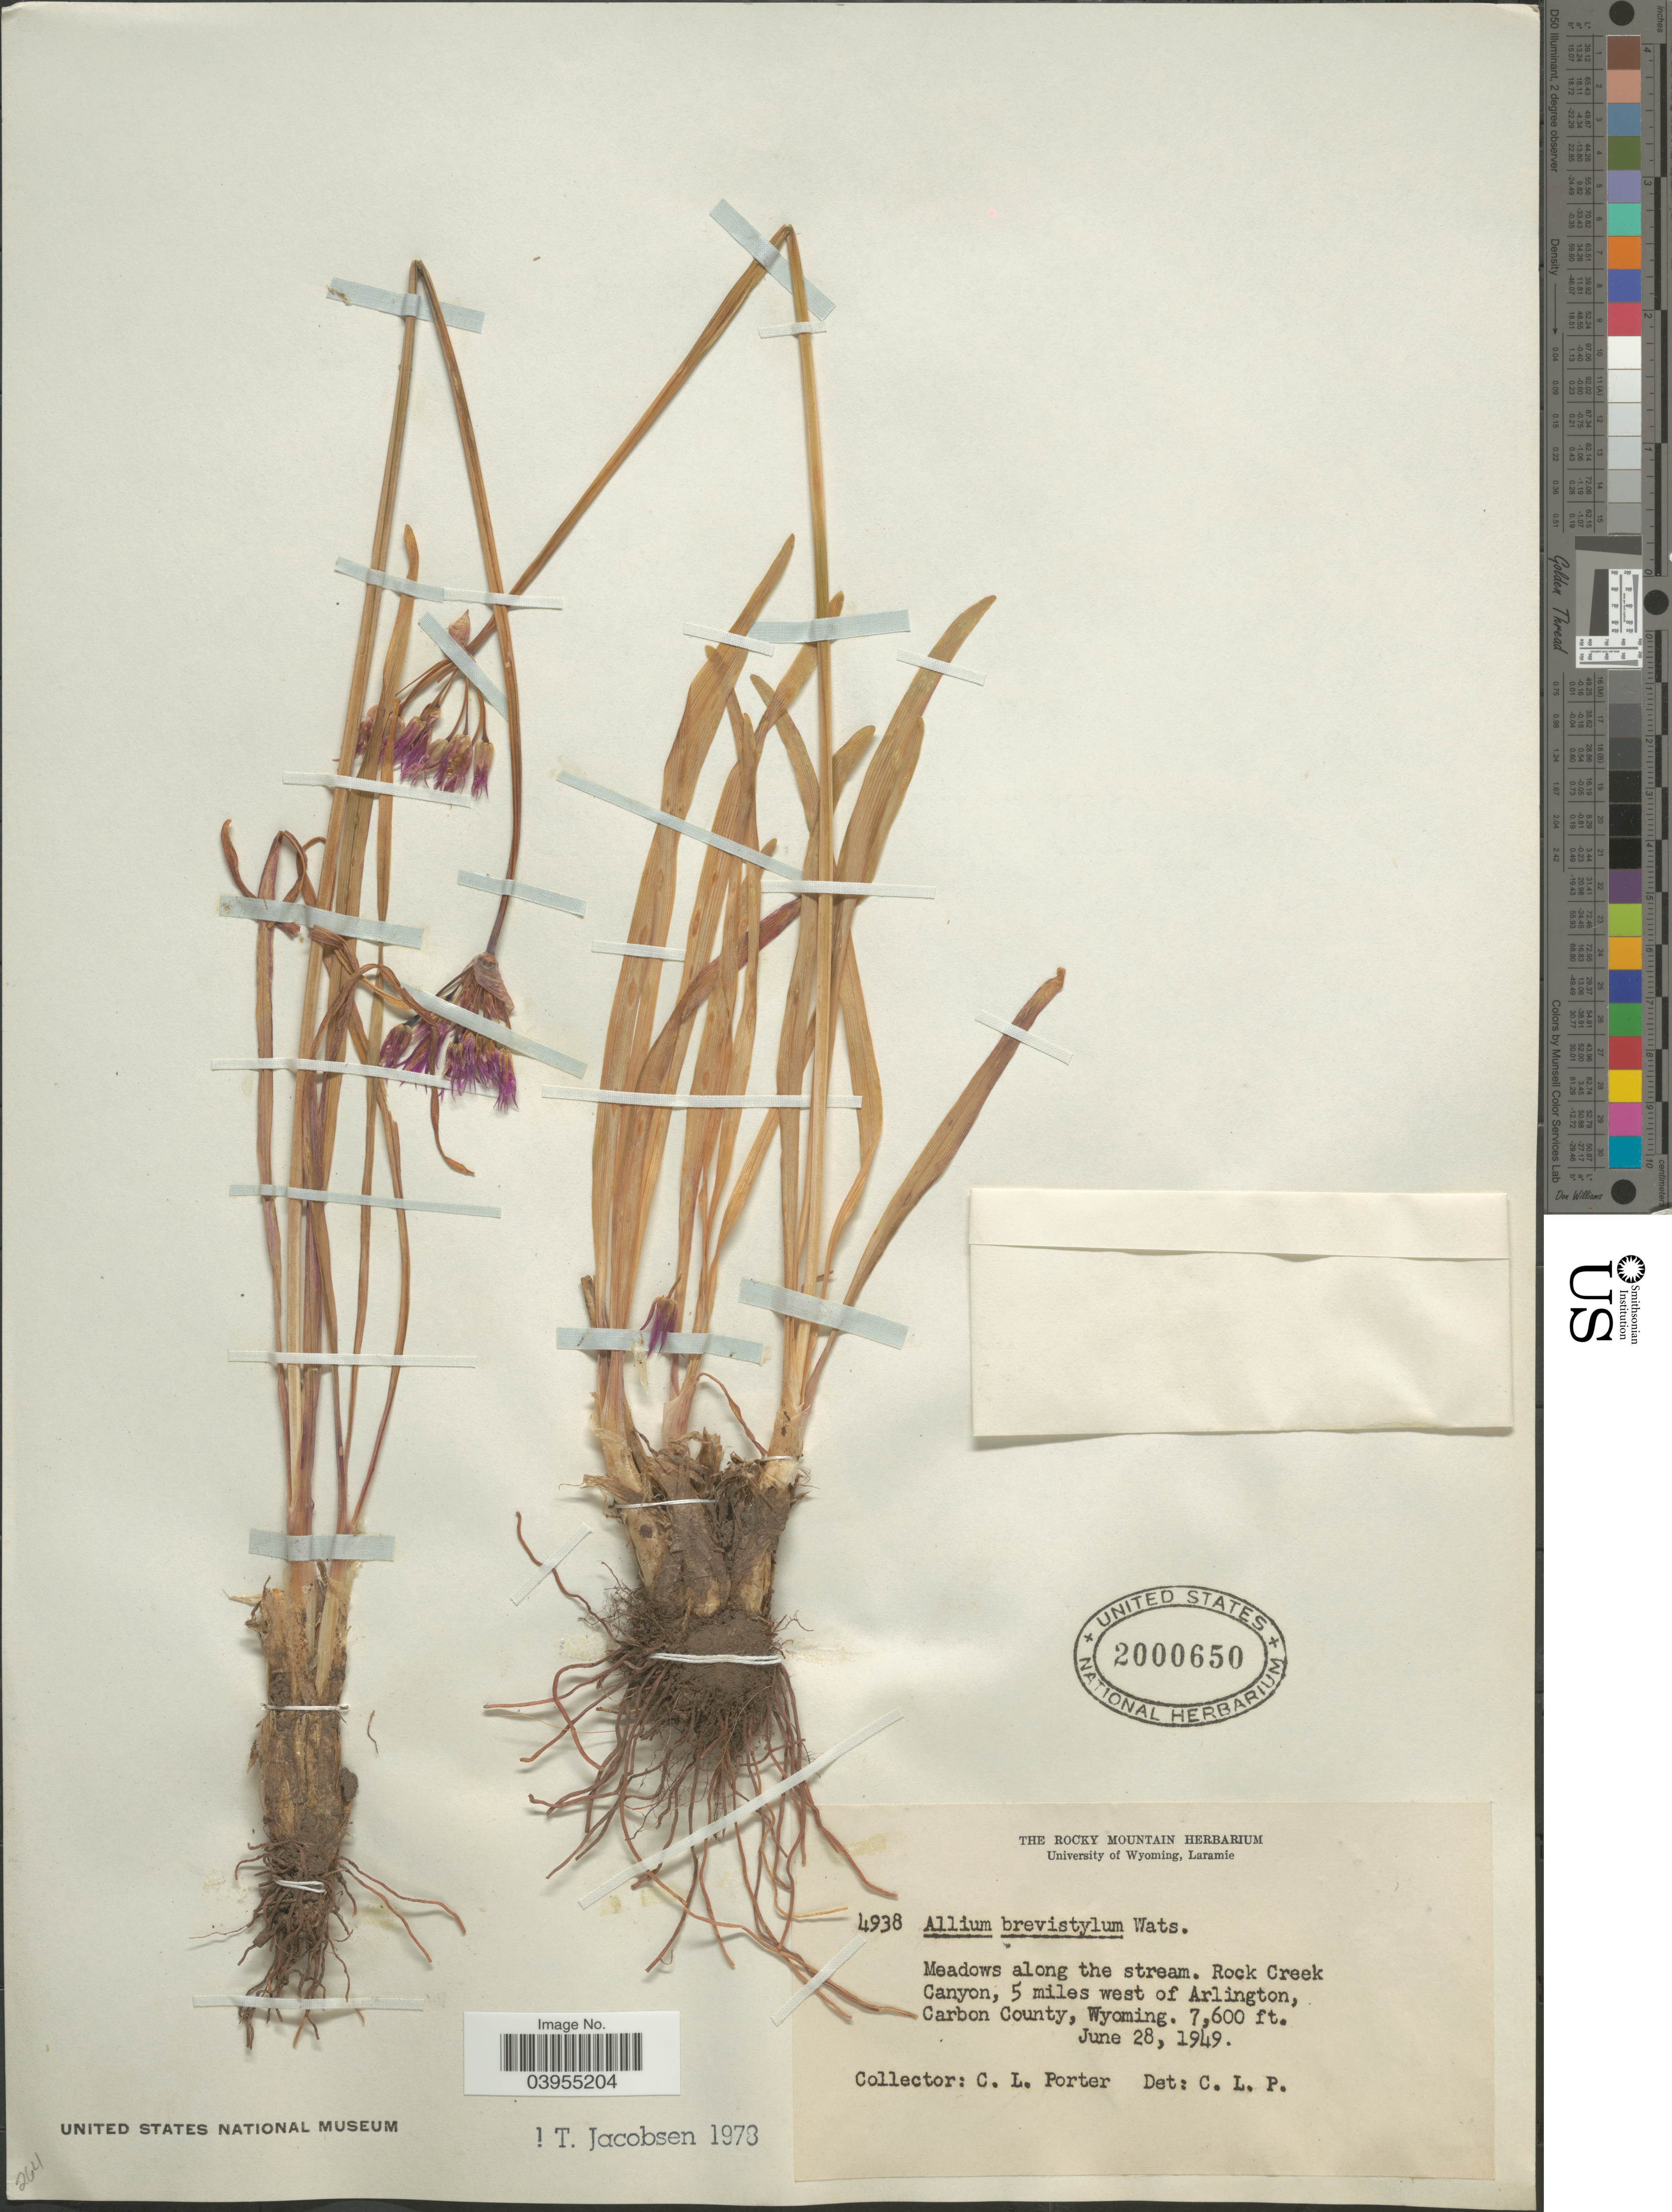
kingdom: Plantae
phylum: Tracheophyta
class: Liliopsida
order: Asparagales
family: Amaryllidaceae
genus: Allium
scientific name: Allium brevistylum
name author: S. Watson in C. King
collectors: C. L. Porter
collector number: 4938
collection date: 1949-06-28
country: United States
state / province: Wyoming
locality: Rock Creek Canyon, 5 miles west of Arlington, Carbon County.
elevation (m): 2316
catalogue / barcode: US 2000650